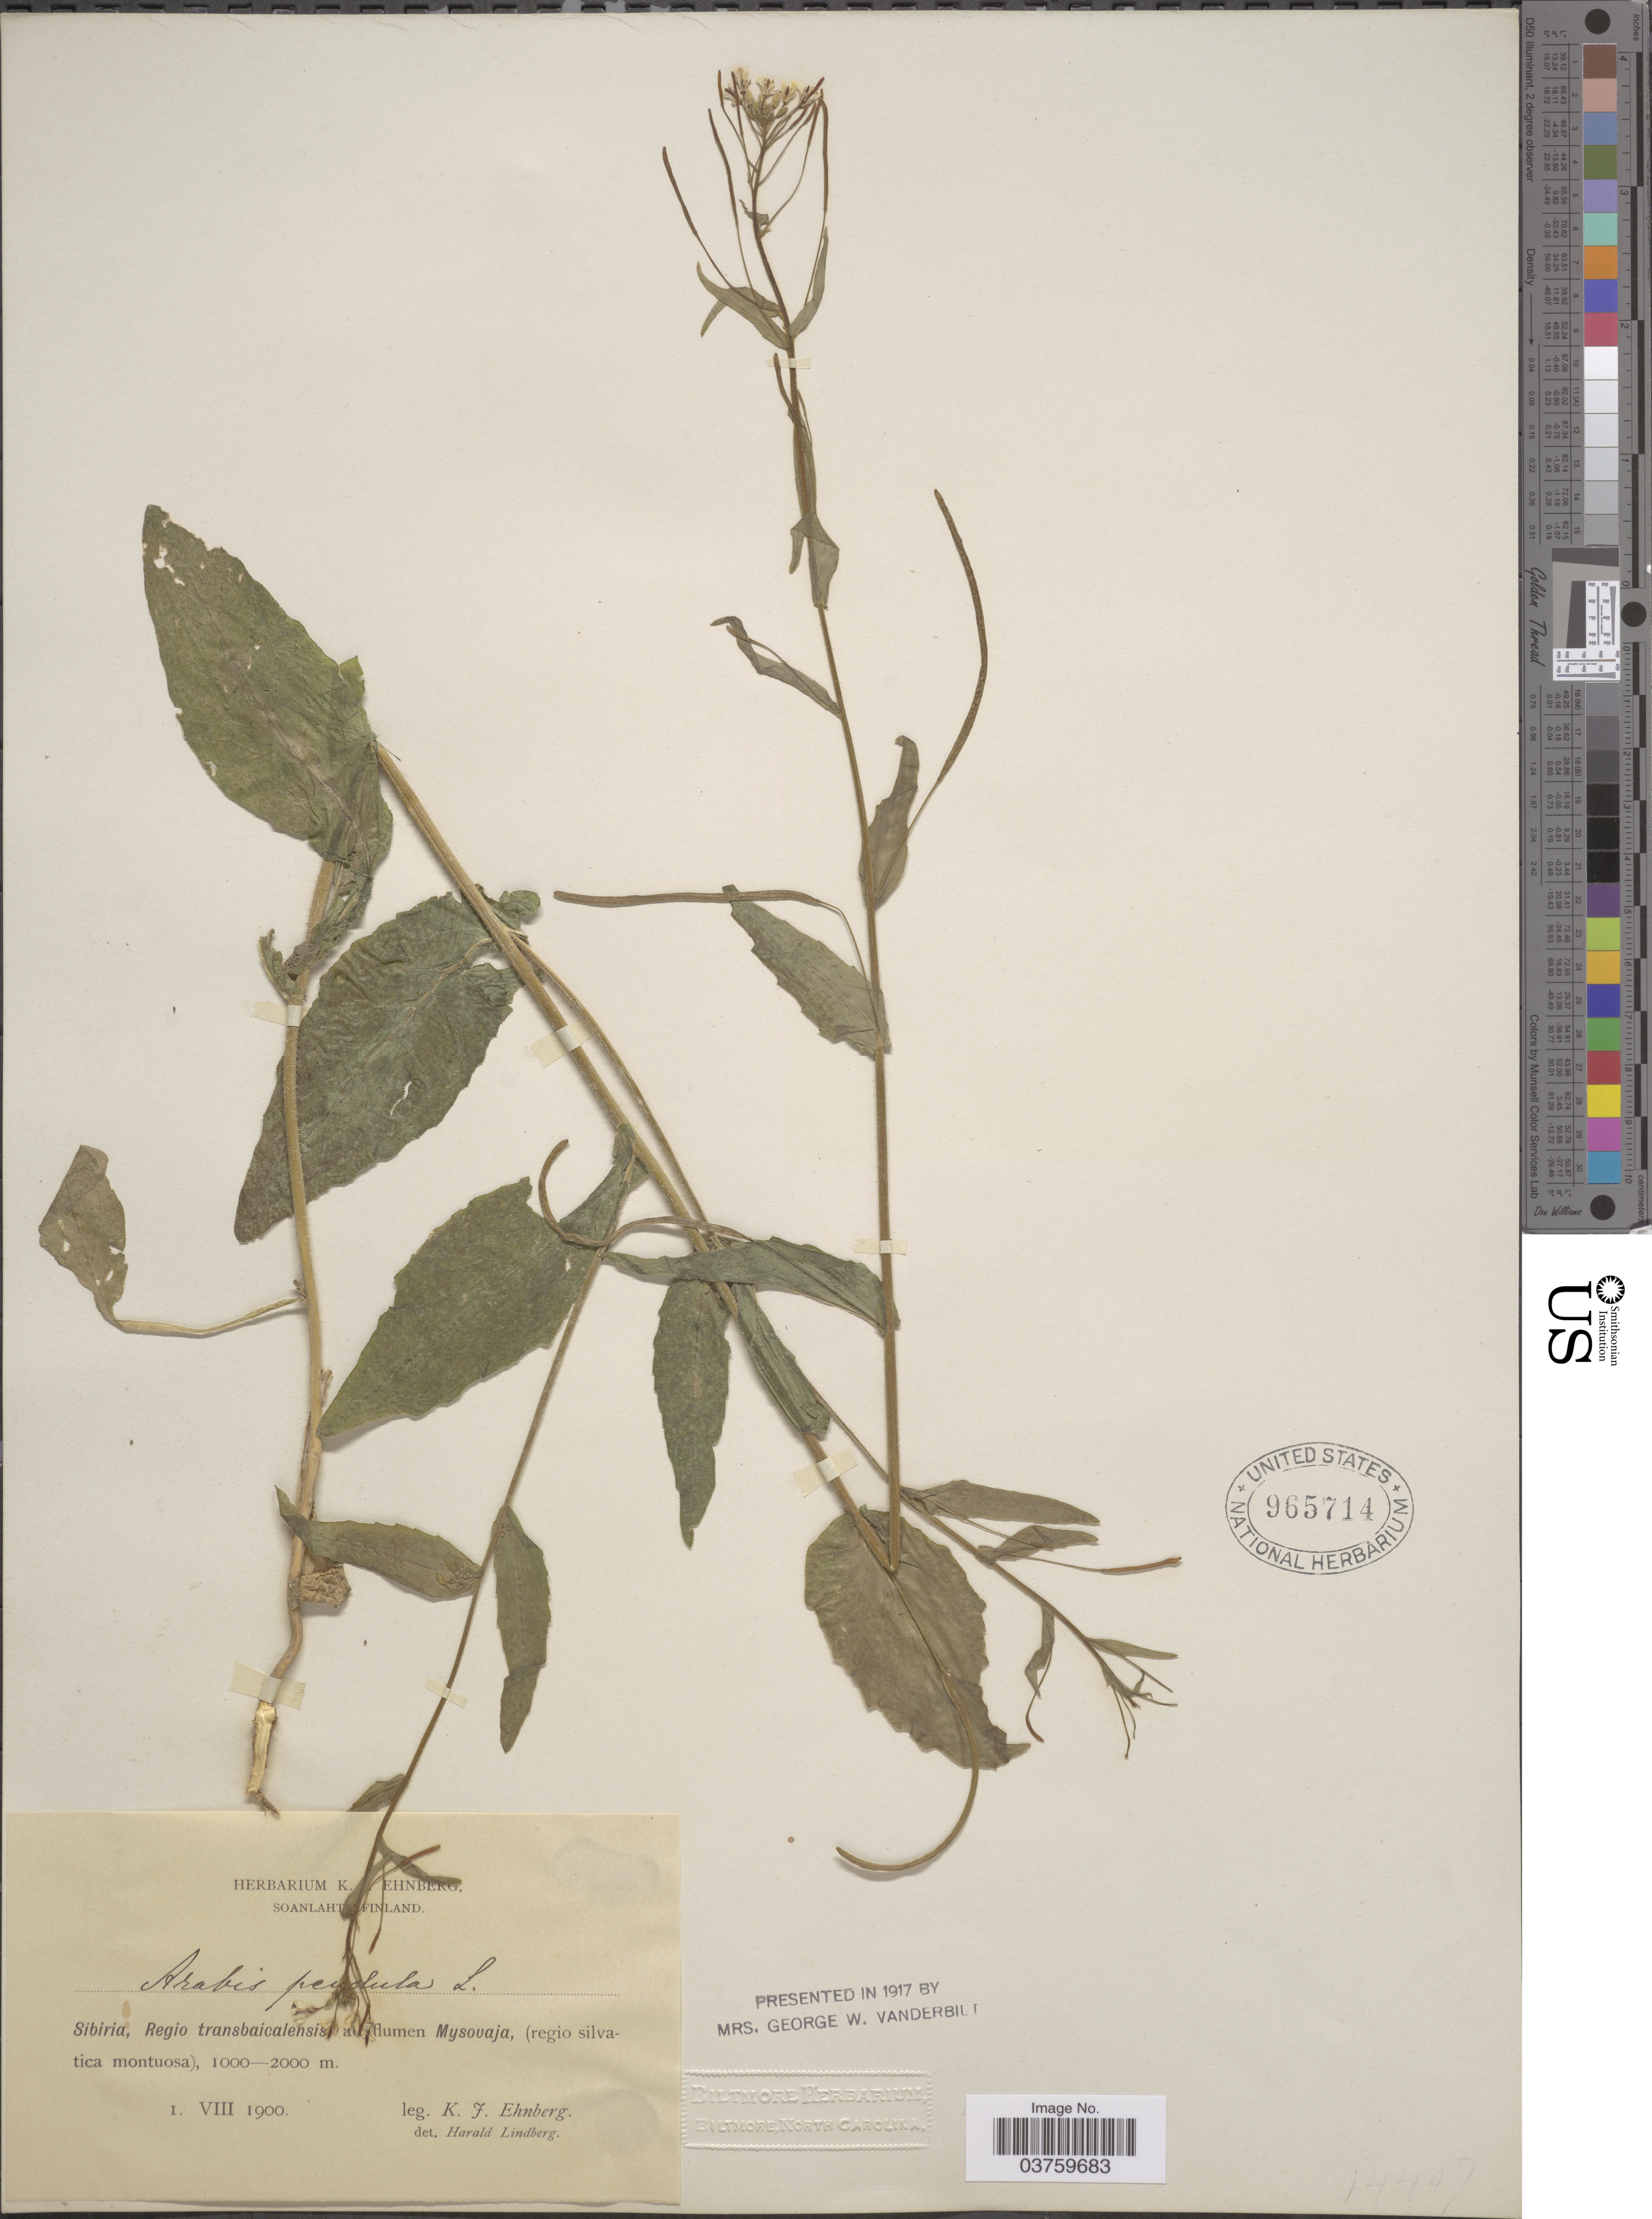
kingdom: Plantae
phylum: Tracheophyta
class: Magnoliopsida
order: Brassicales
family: Brassicaceae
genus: Arabis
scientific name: Arabis pendula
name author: L.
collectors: K. Ehnberg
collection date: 1900-08-01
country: Russian Federation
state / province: Buryatia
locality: Sibiria, Regio transbaicalensis ad flumen Mysovaja, (regio silvatica montuosa).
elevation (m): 1000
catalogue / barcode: US 965714